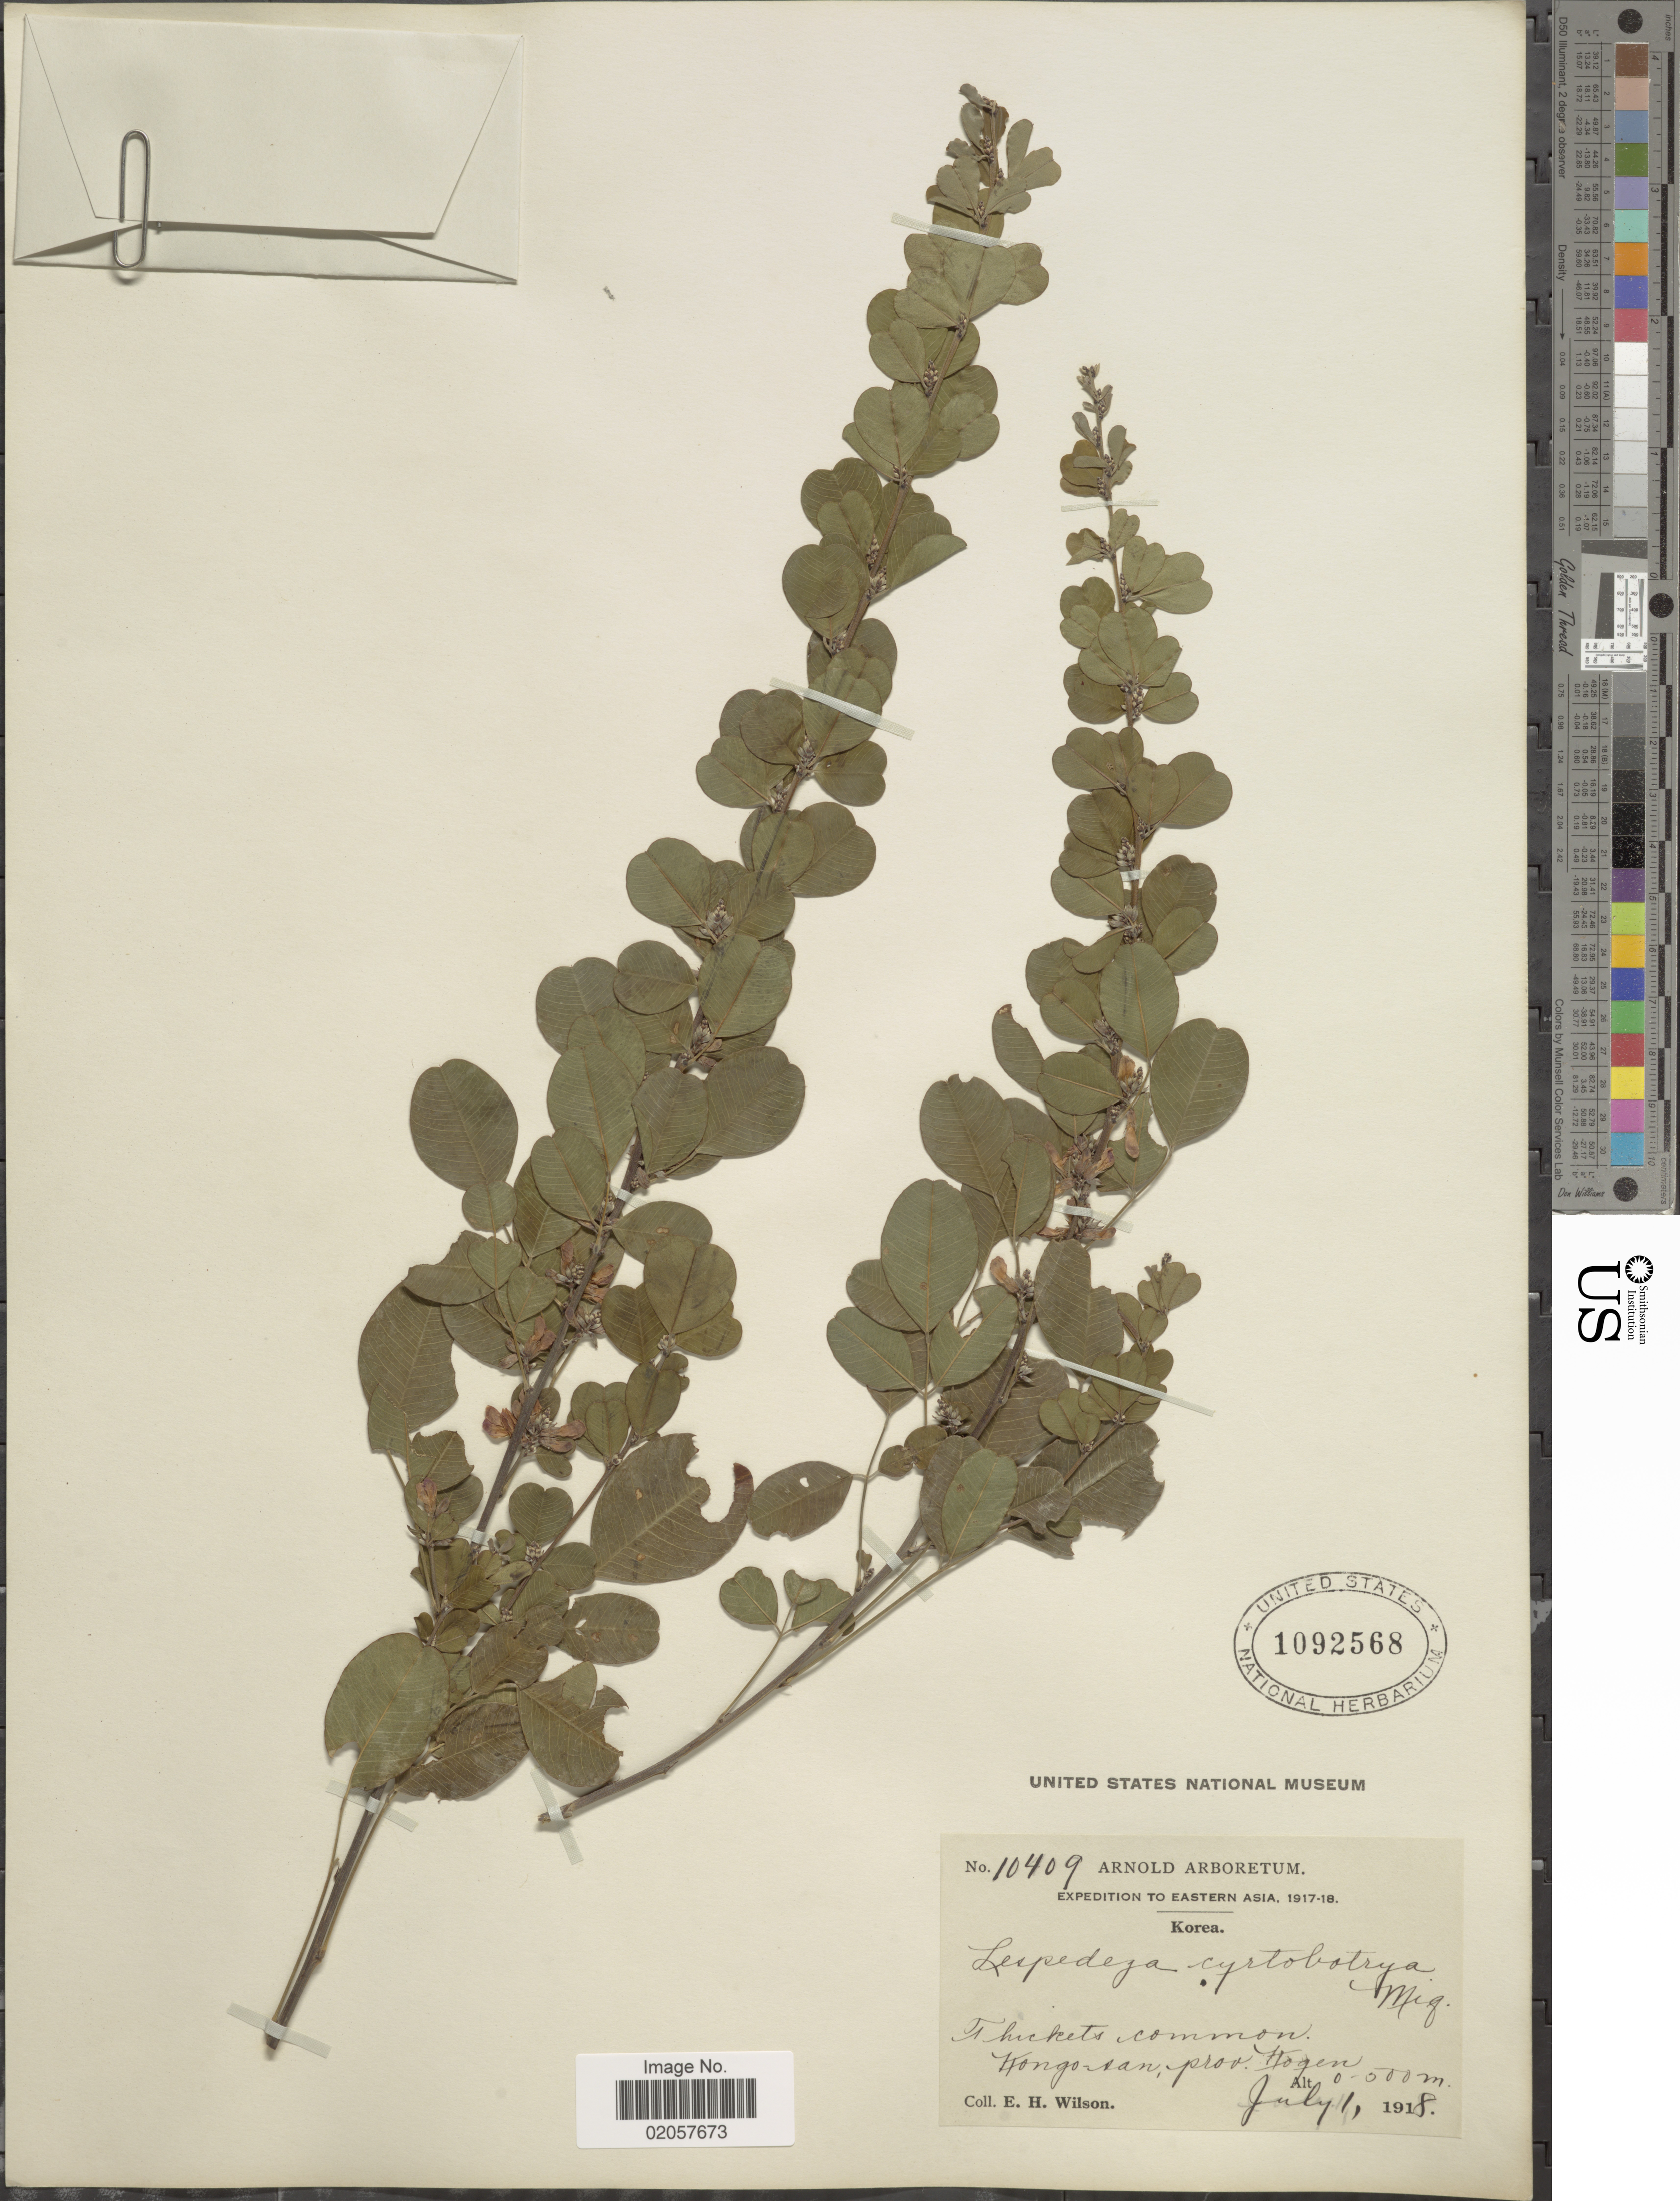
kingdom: Plantae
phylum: Tracheophyta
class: Magnoliopsida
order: Fabales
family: Fabaceae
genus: Lespedeza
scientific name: Lespedeza cyrtobotrya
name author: Miq.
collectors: E. Wilson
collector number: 10409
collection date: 1918-07-01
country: North Korea / South Korea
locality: Eastern Asia, Kongo-san, prov. Kogen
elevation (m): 0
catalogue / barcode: US 1092568